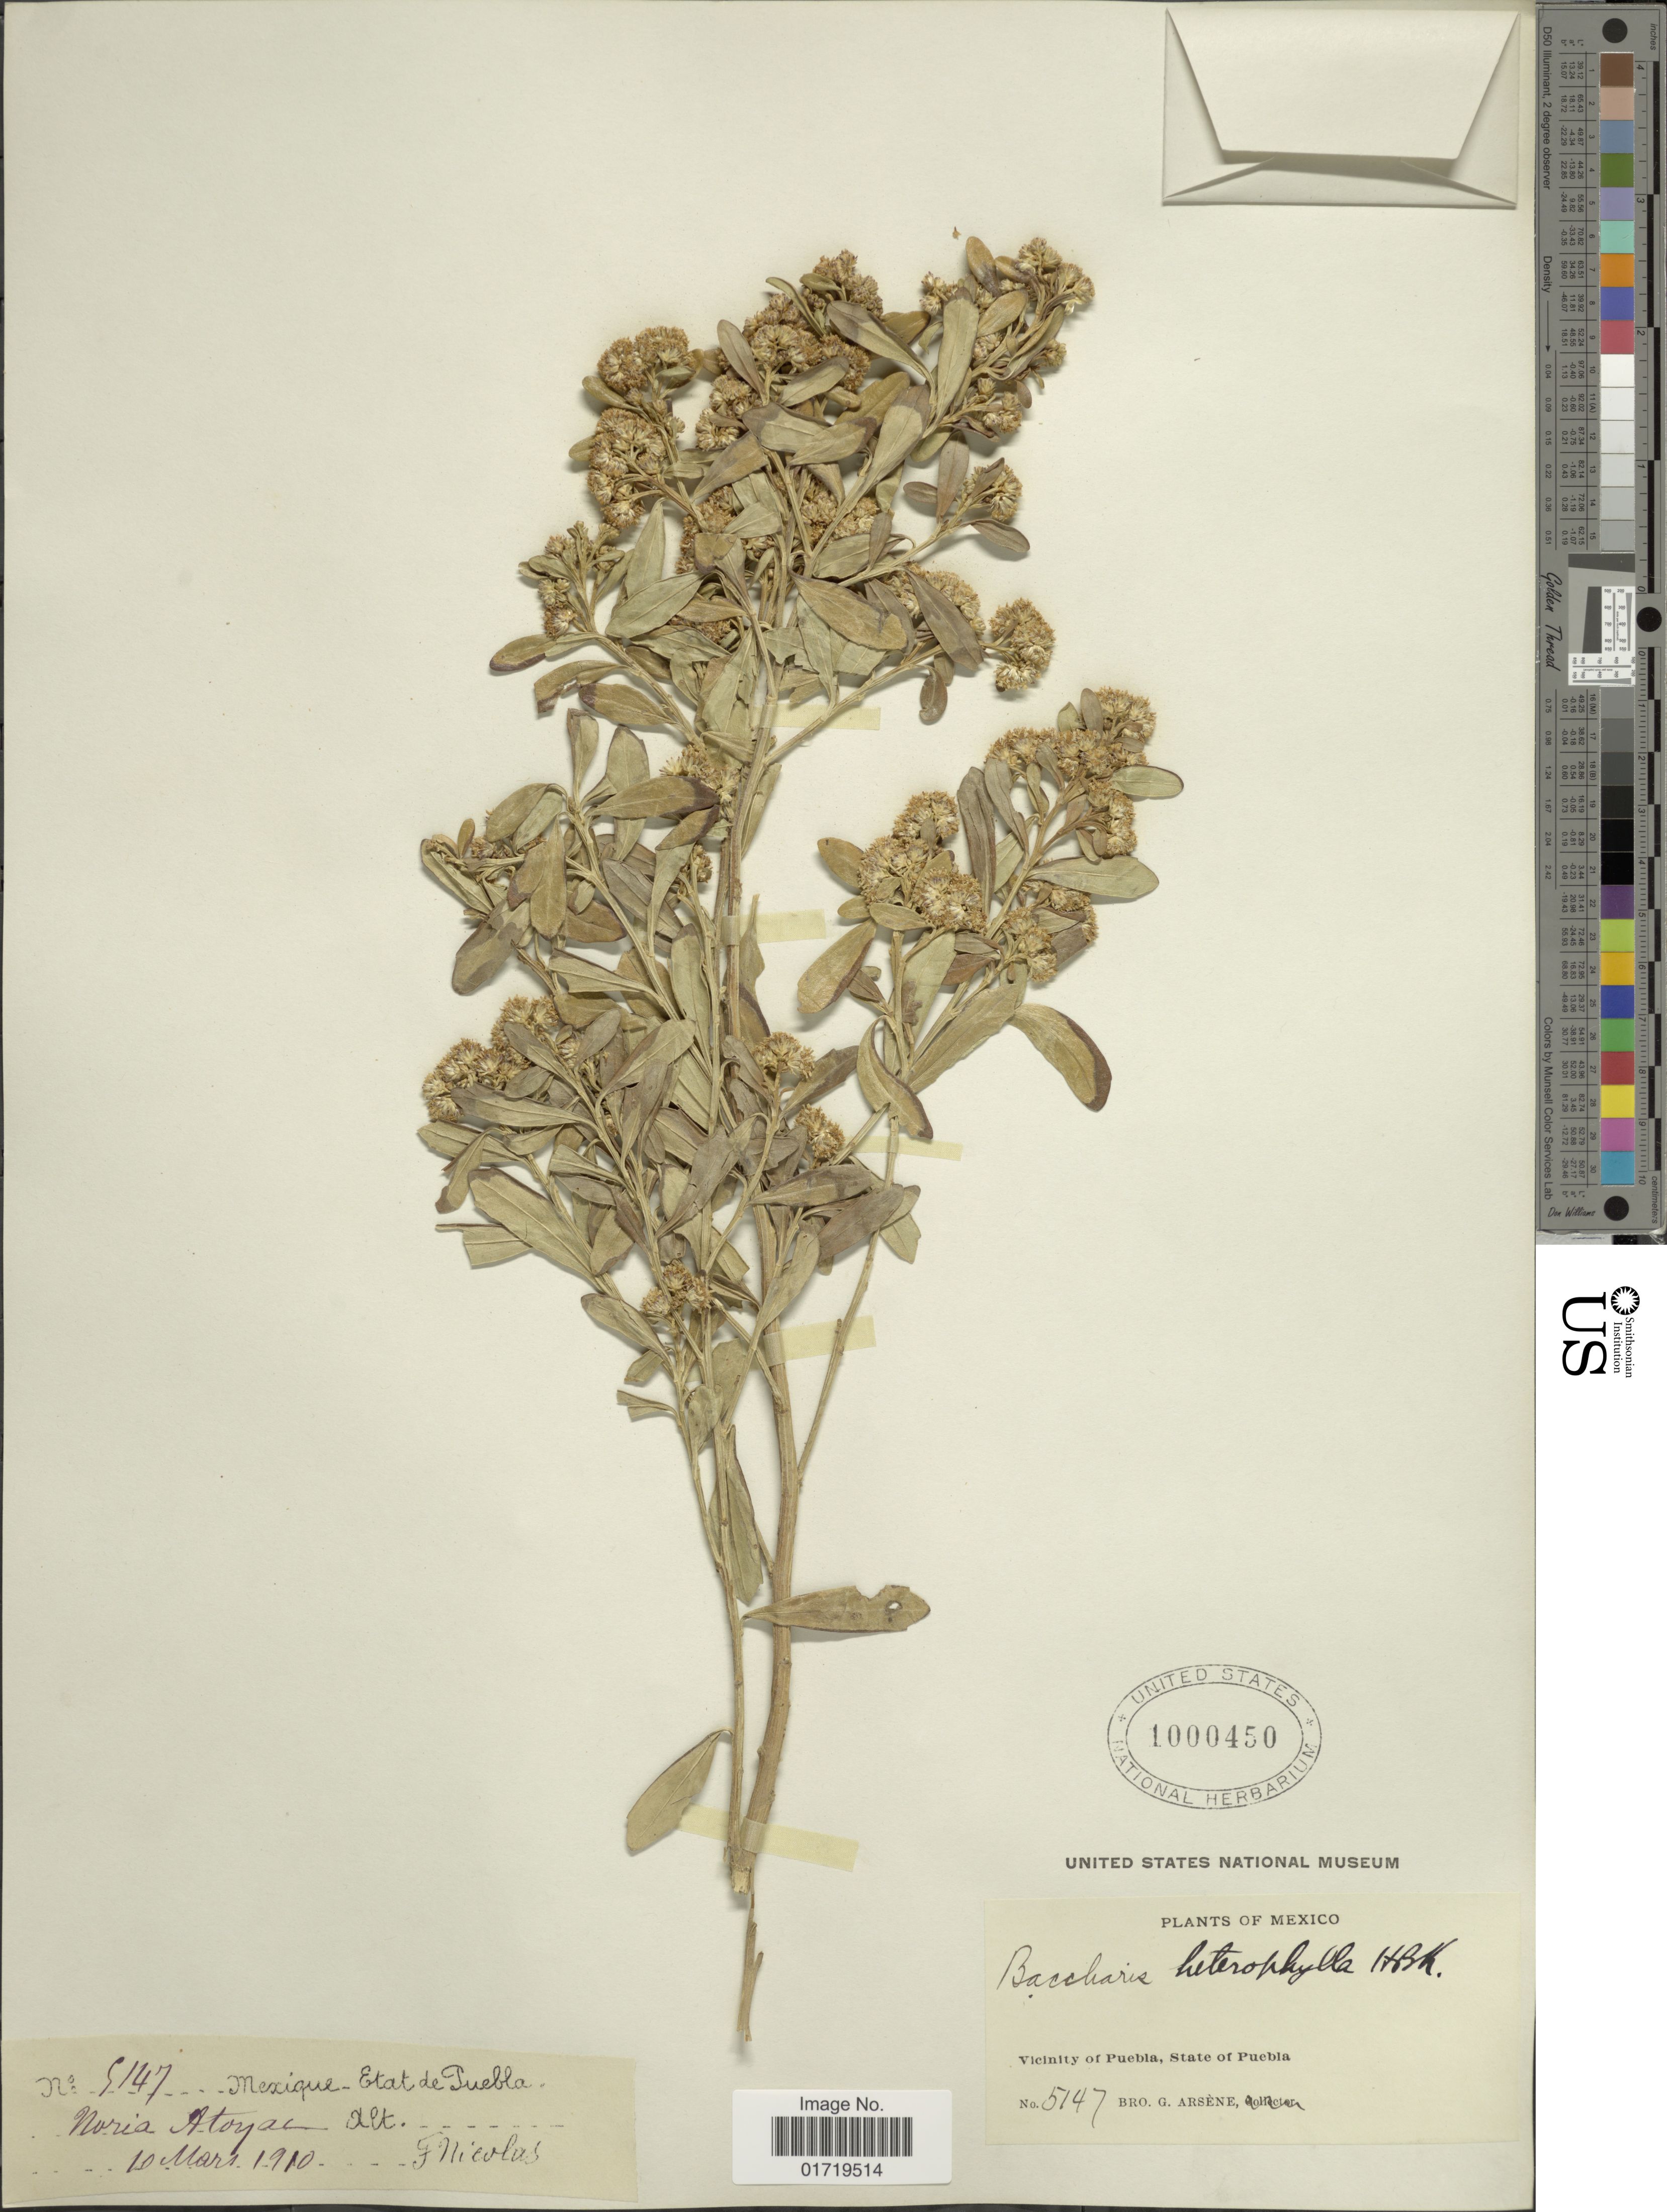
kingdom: Plantae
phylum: Tracheophyta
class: Magnoliopsida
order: Asterales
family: Asteraceae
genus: Baccharis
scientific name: Baccharis heterophylla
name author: Kunth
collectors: Bro. G. Arsène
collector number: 5147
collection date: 1910-03-10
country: Mexico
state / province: Puebla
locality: Vicinity of Puebla, State of Puebla , Noria Atoyac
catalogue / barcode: US 1000450